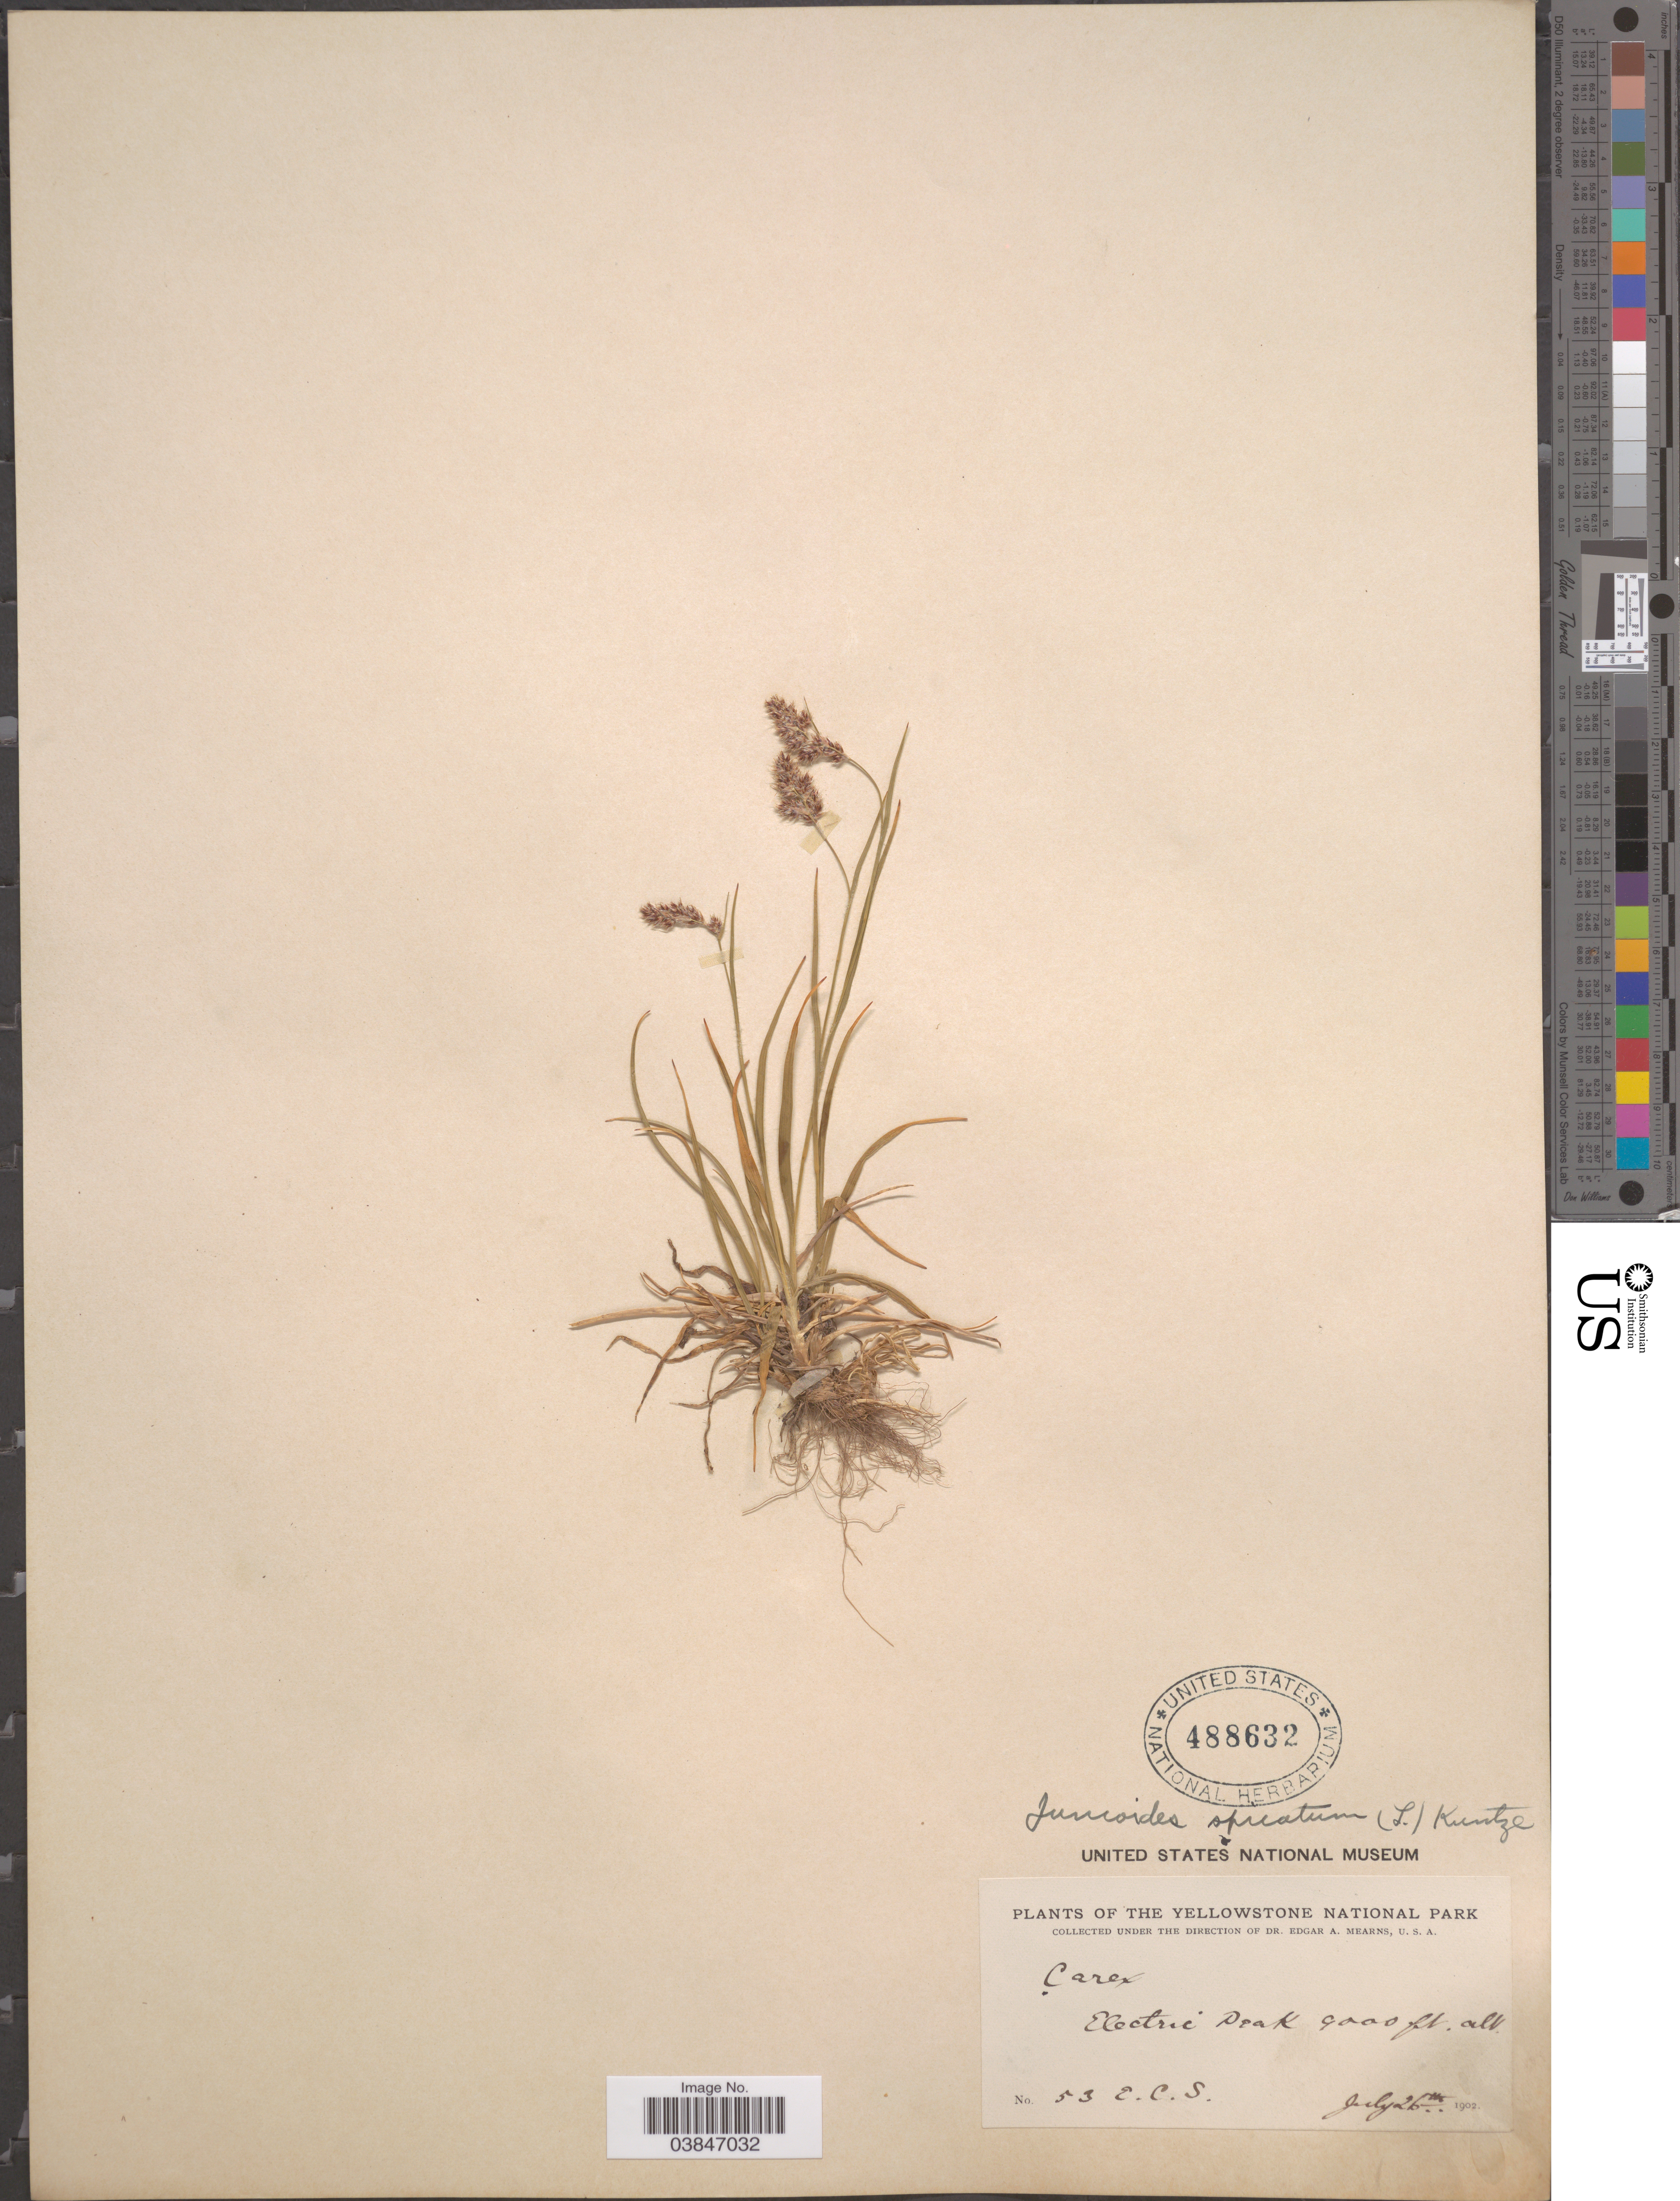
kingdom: Plantae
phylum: Tracheophyta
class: Liliopsida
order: Poales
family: Juncaceae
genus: Luzula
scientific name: Luzula spicata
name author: (L.) DC.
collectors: E. C. Smith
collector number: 53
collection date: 1902-07-26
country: United States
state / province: Montana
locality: The Yellowstone National Park. Electric Peak.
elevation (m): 2743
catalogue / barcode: US 488632